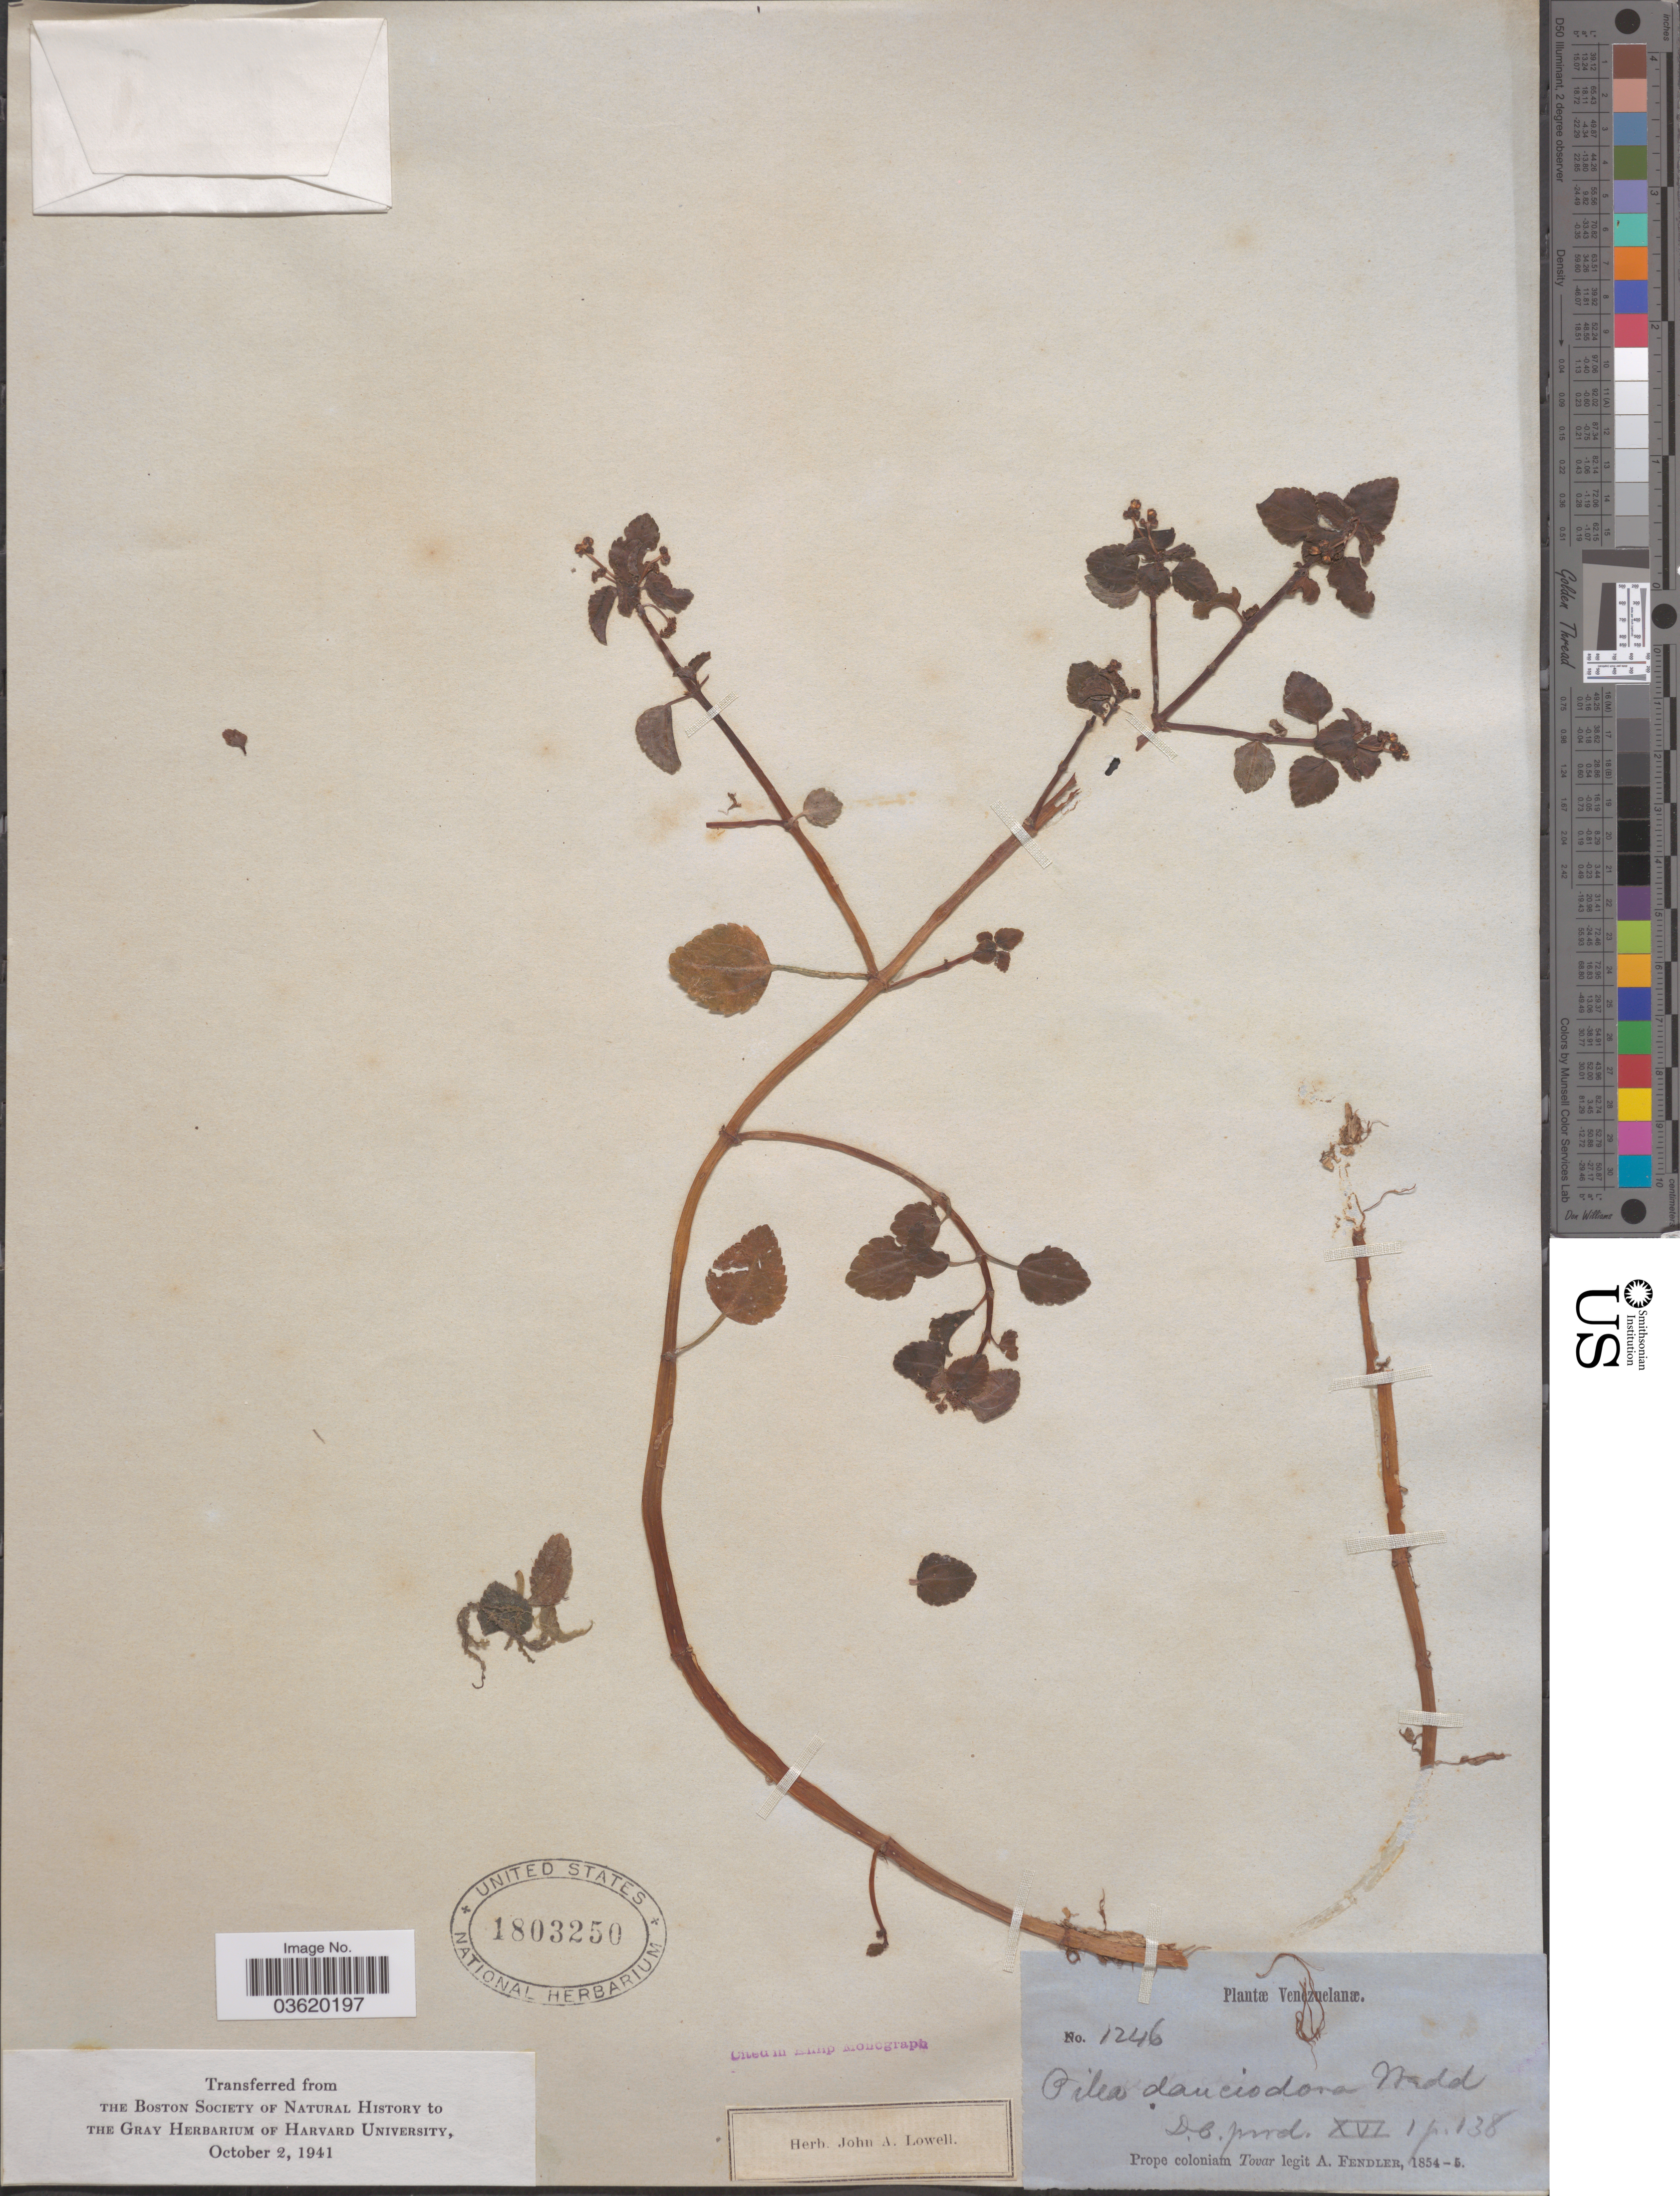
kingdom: Plantae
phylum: Tracheophyta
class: Magnoliopsida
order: Rosales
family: Urticaceae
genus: Pilea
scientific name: Pilea dauciodora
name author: Pav. ex Wedd.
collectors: A. Fendler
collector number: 1246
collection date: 1854/1855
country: Venezuela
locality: D.C. pord*.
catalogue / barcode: US 1803250